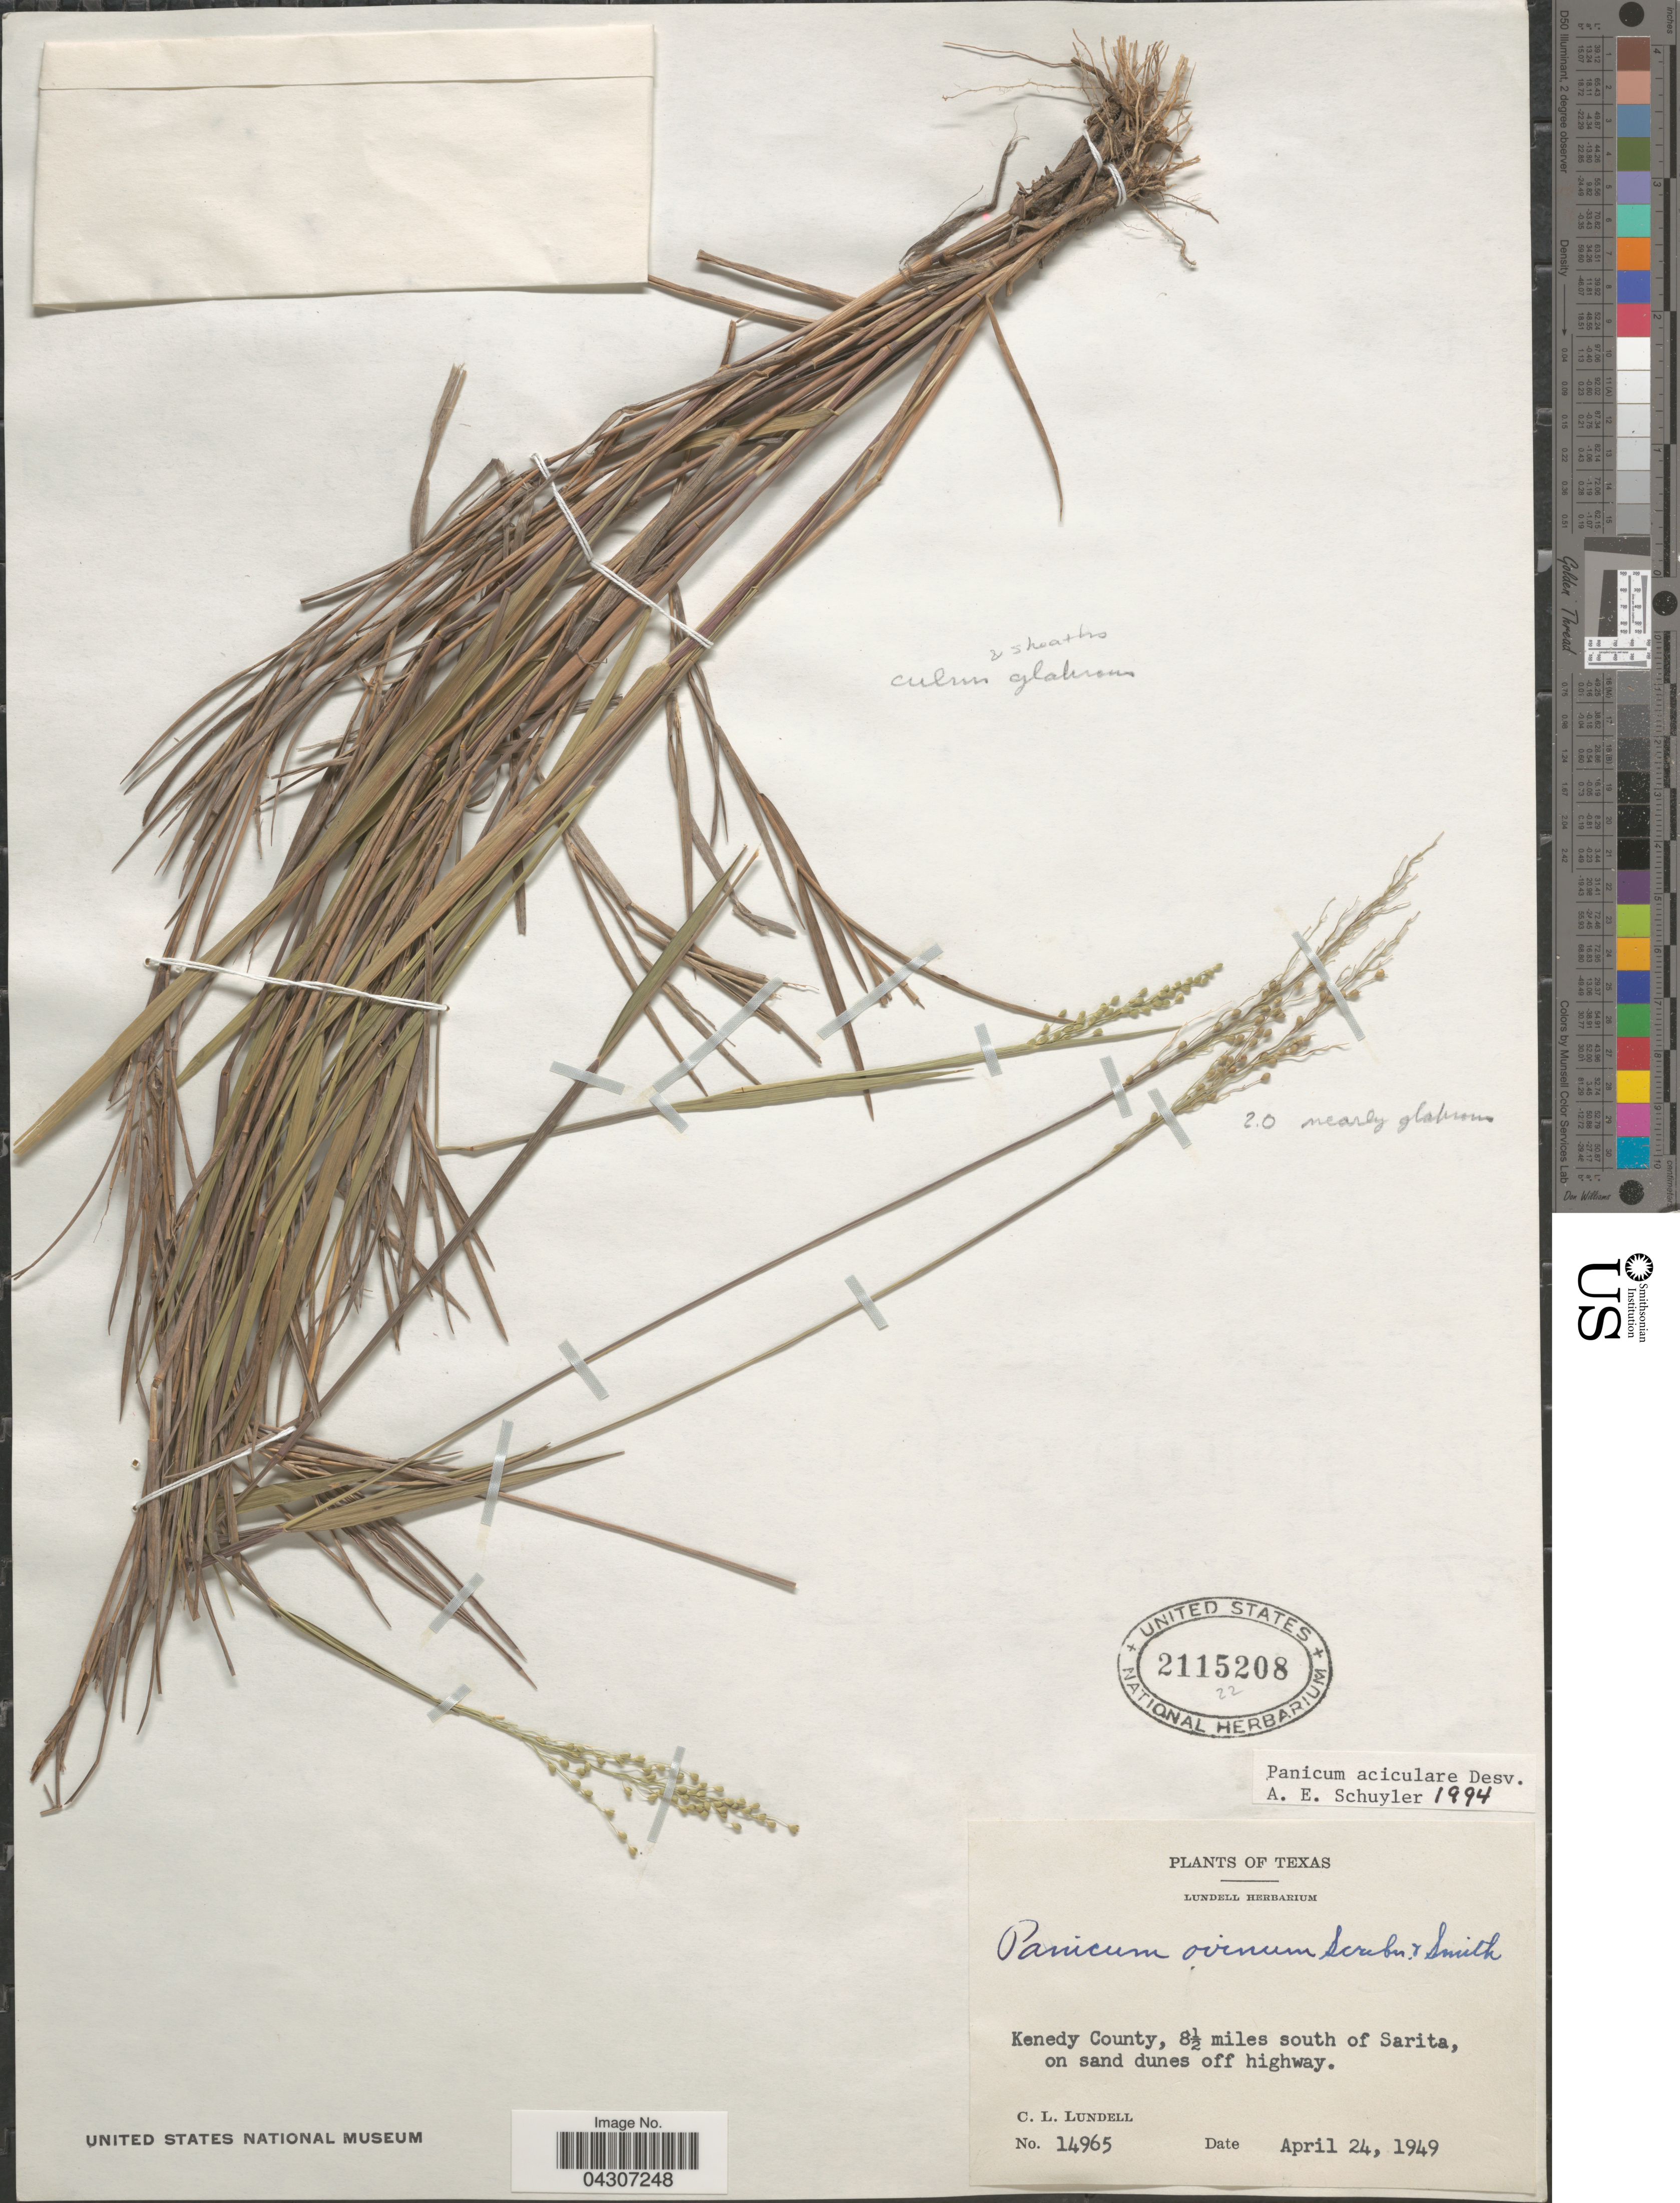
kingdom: Plantae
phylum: Tracheophyta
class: Liliopsida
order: Poales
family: Poaceae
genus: Dichanthelium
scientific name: Dichanthelium aciculare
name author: (Desv. ex Poir.) Gould & C.A. Clark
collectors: C. L. Lundell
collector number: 14965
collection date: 1949-04-24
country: United States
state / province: Texas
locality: Kenedy County, 8½ miles south of Sarita, on sand dunes off highway.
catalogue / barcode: US 2115208